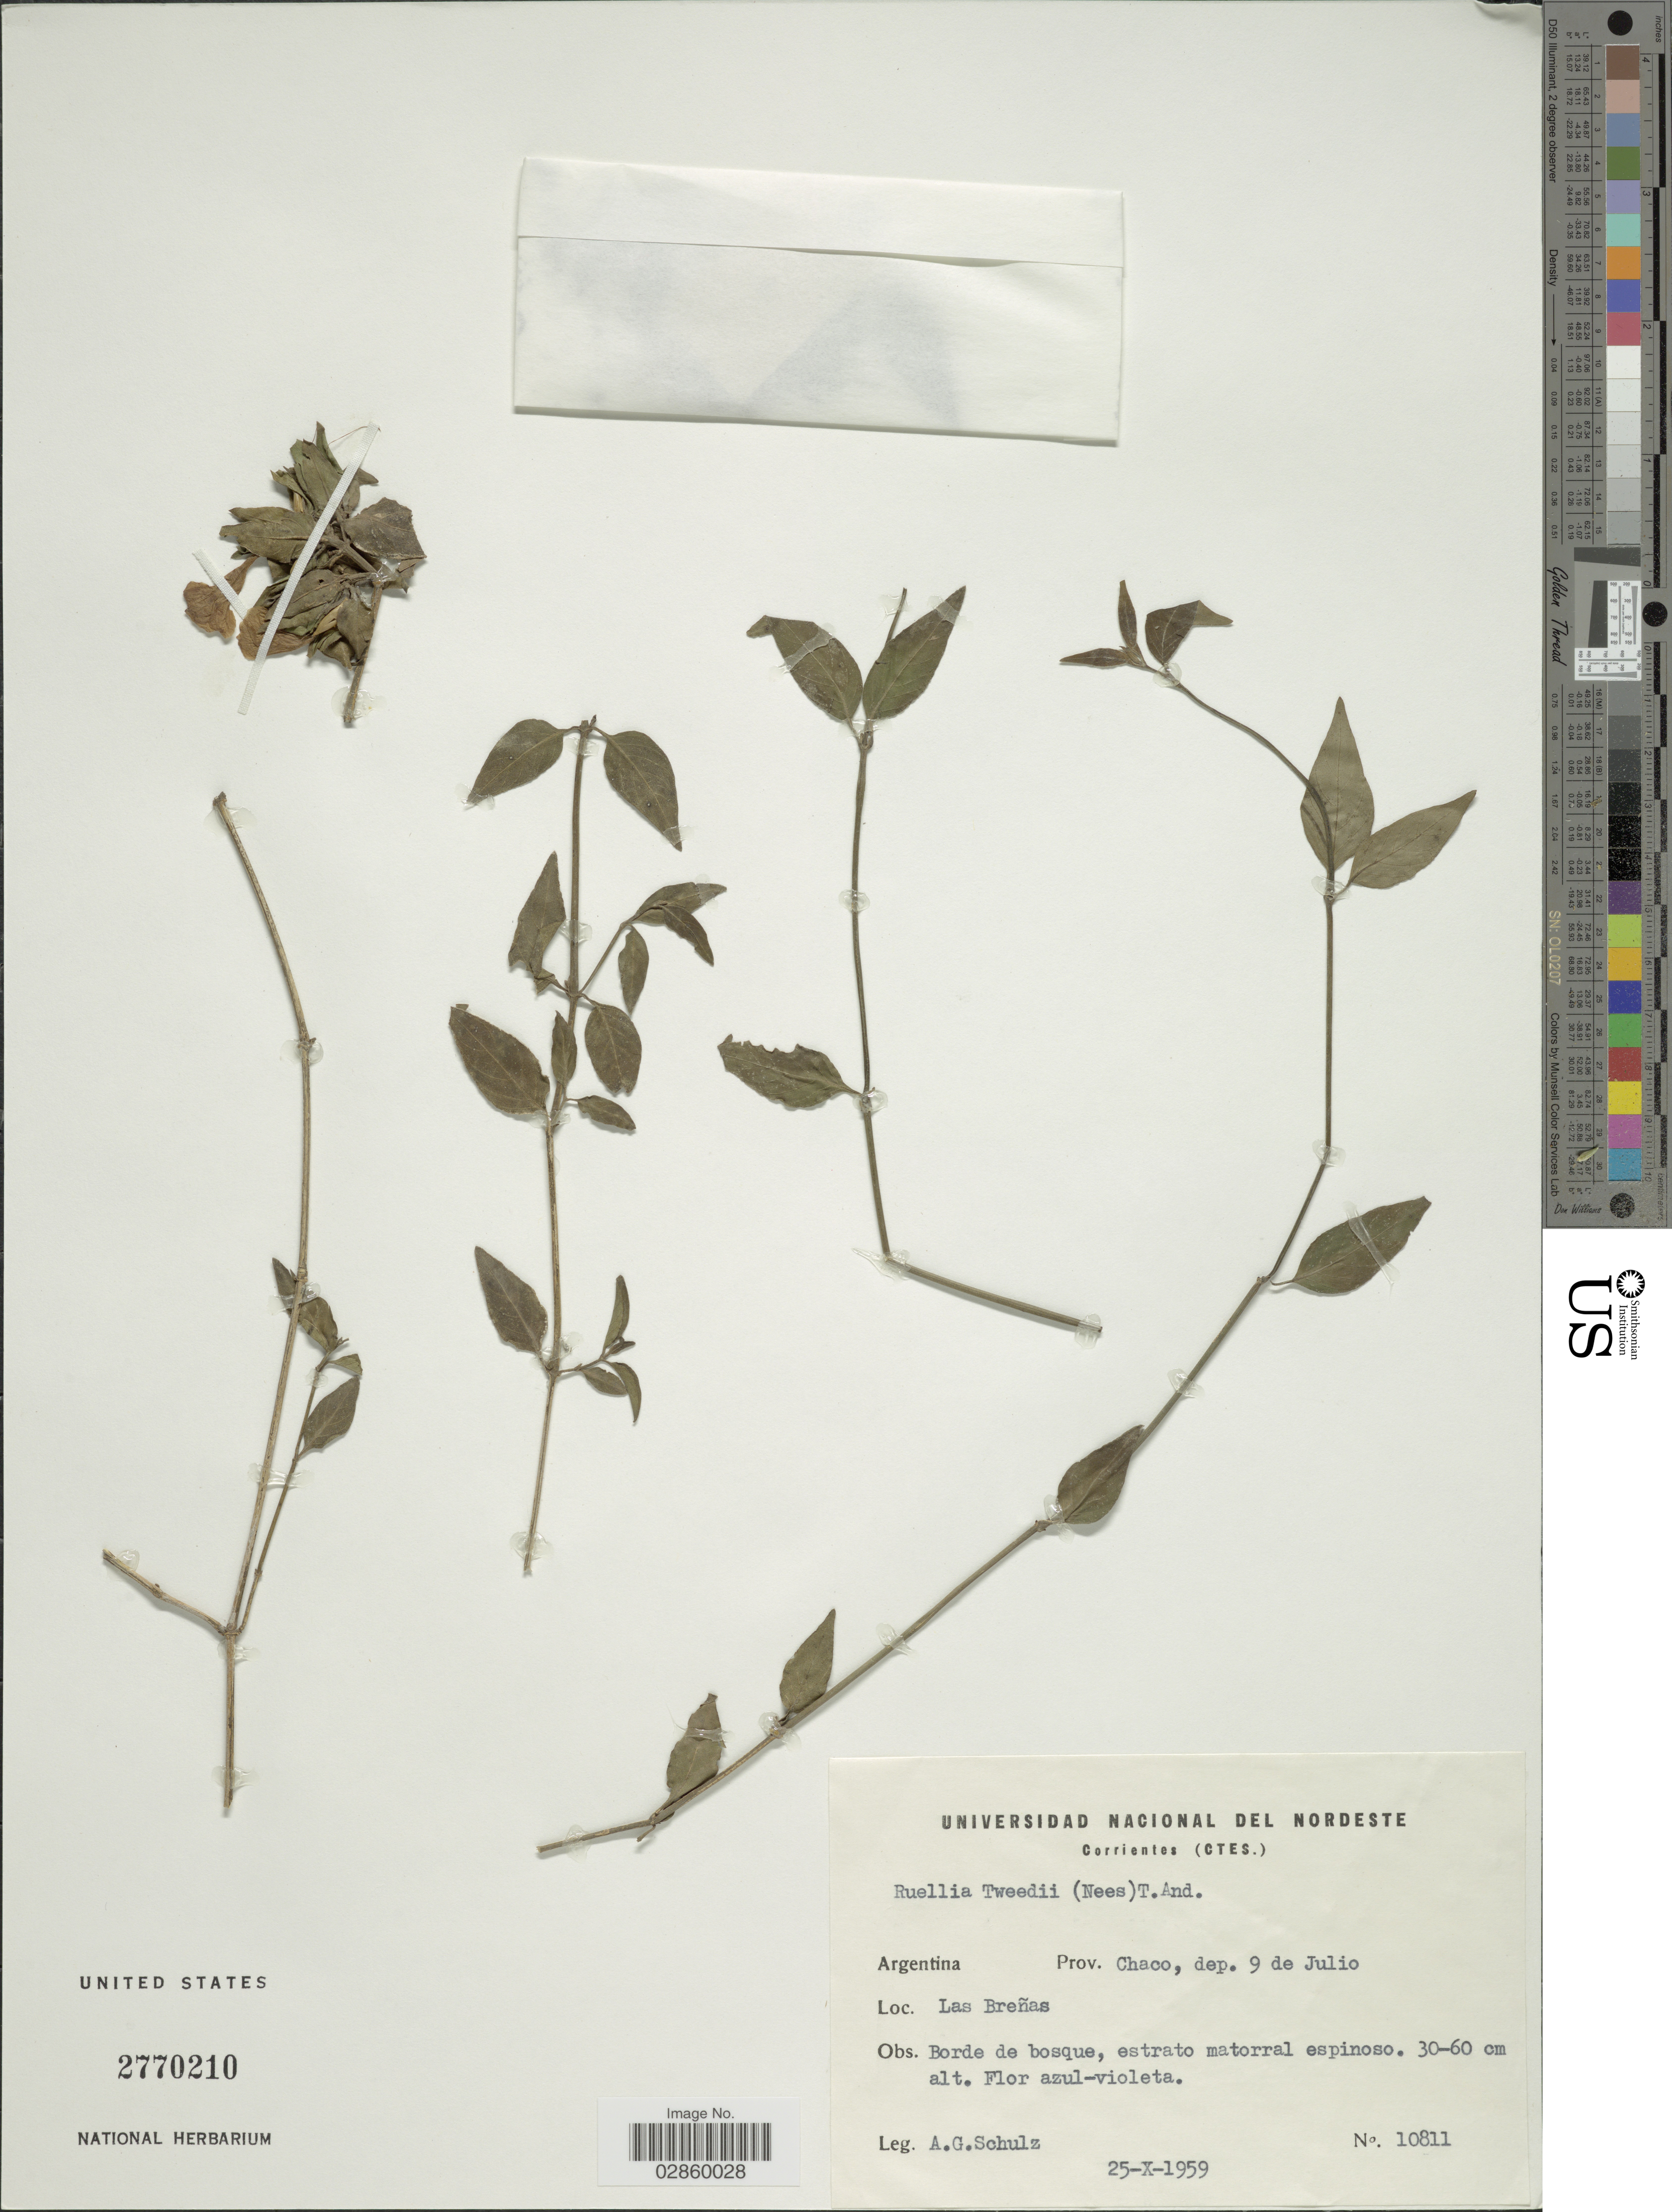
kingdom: Plantae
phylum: Tracheophyta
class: Magnoliopsida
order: Lamiales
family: Acanthaceae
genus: Ruellia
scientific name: Ruellia erythropus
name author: (Nees) Lindau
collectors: A. G. Schulz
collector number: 10811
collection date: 1959-10-25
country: Argentina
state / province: Chaco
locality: Dep. 9 de Julio, Las Breñas.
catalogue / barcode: US 2770210